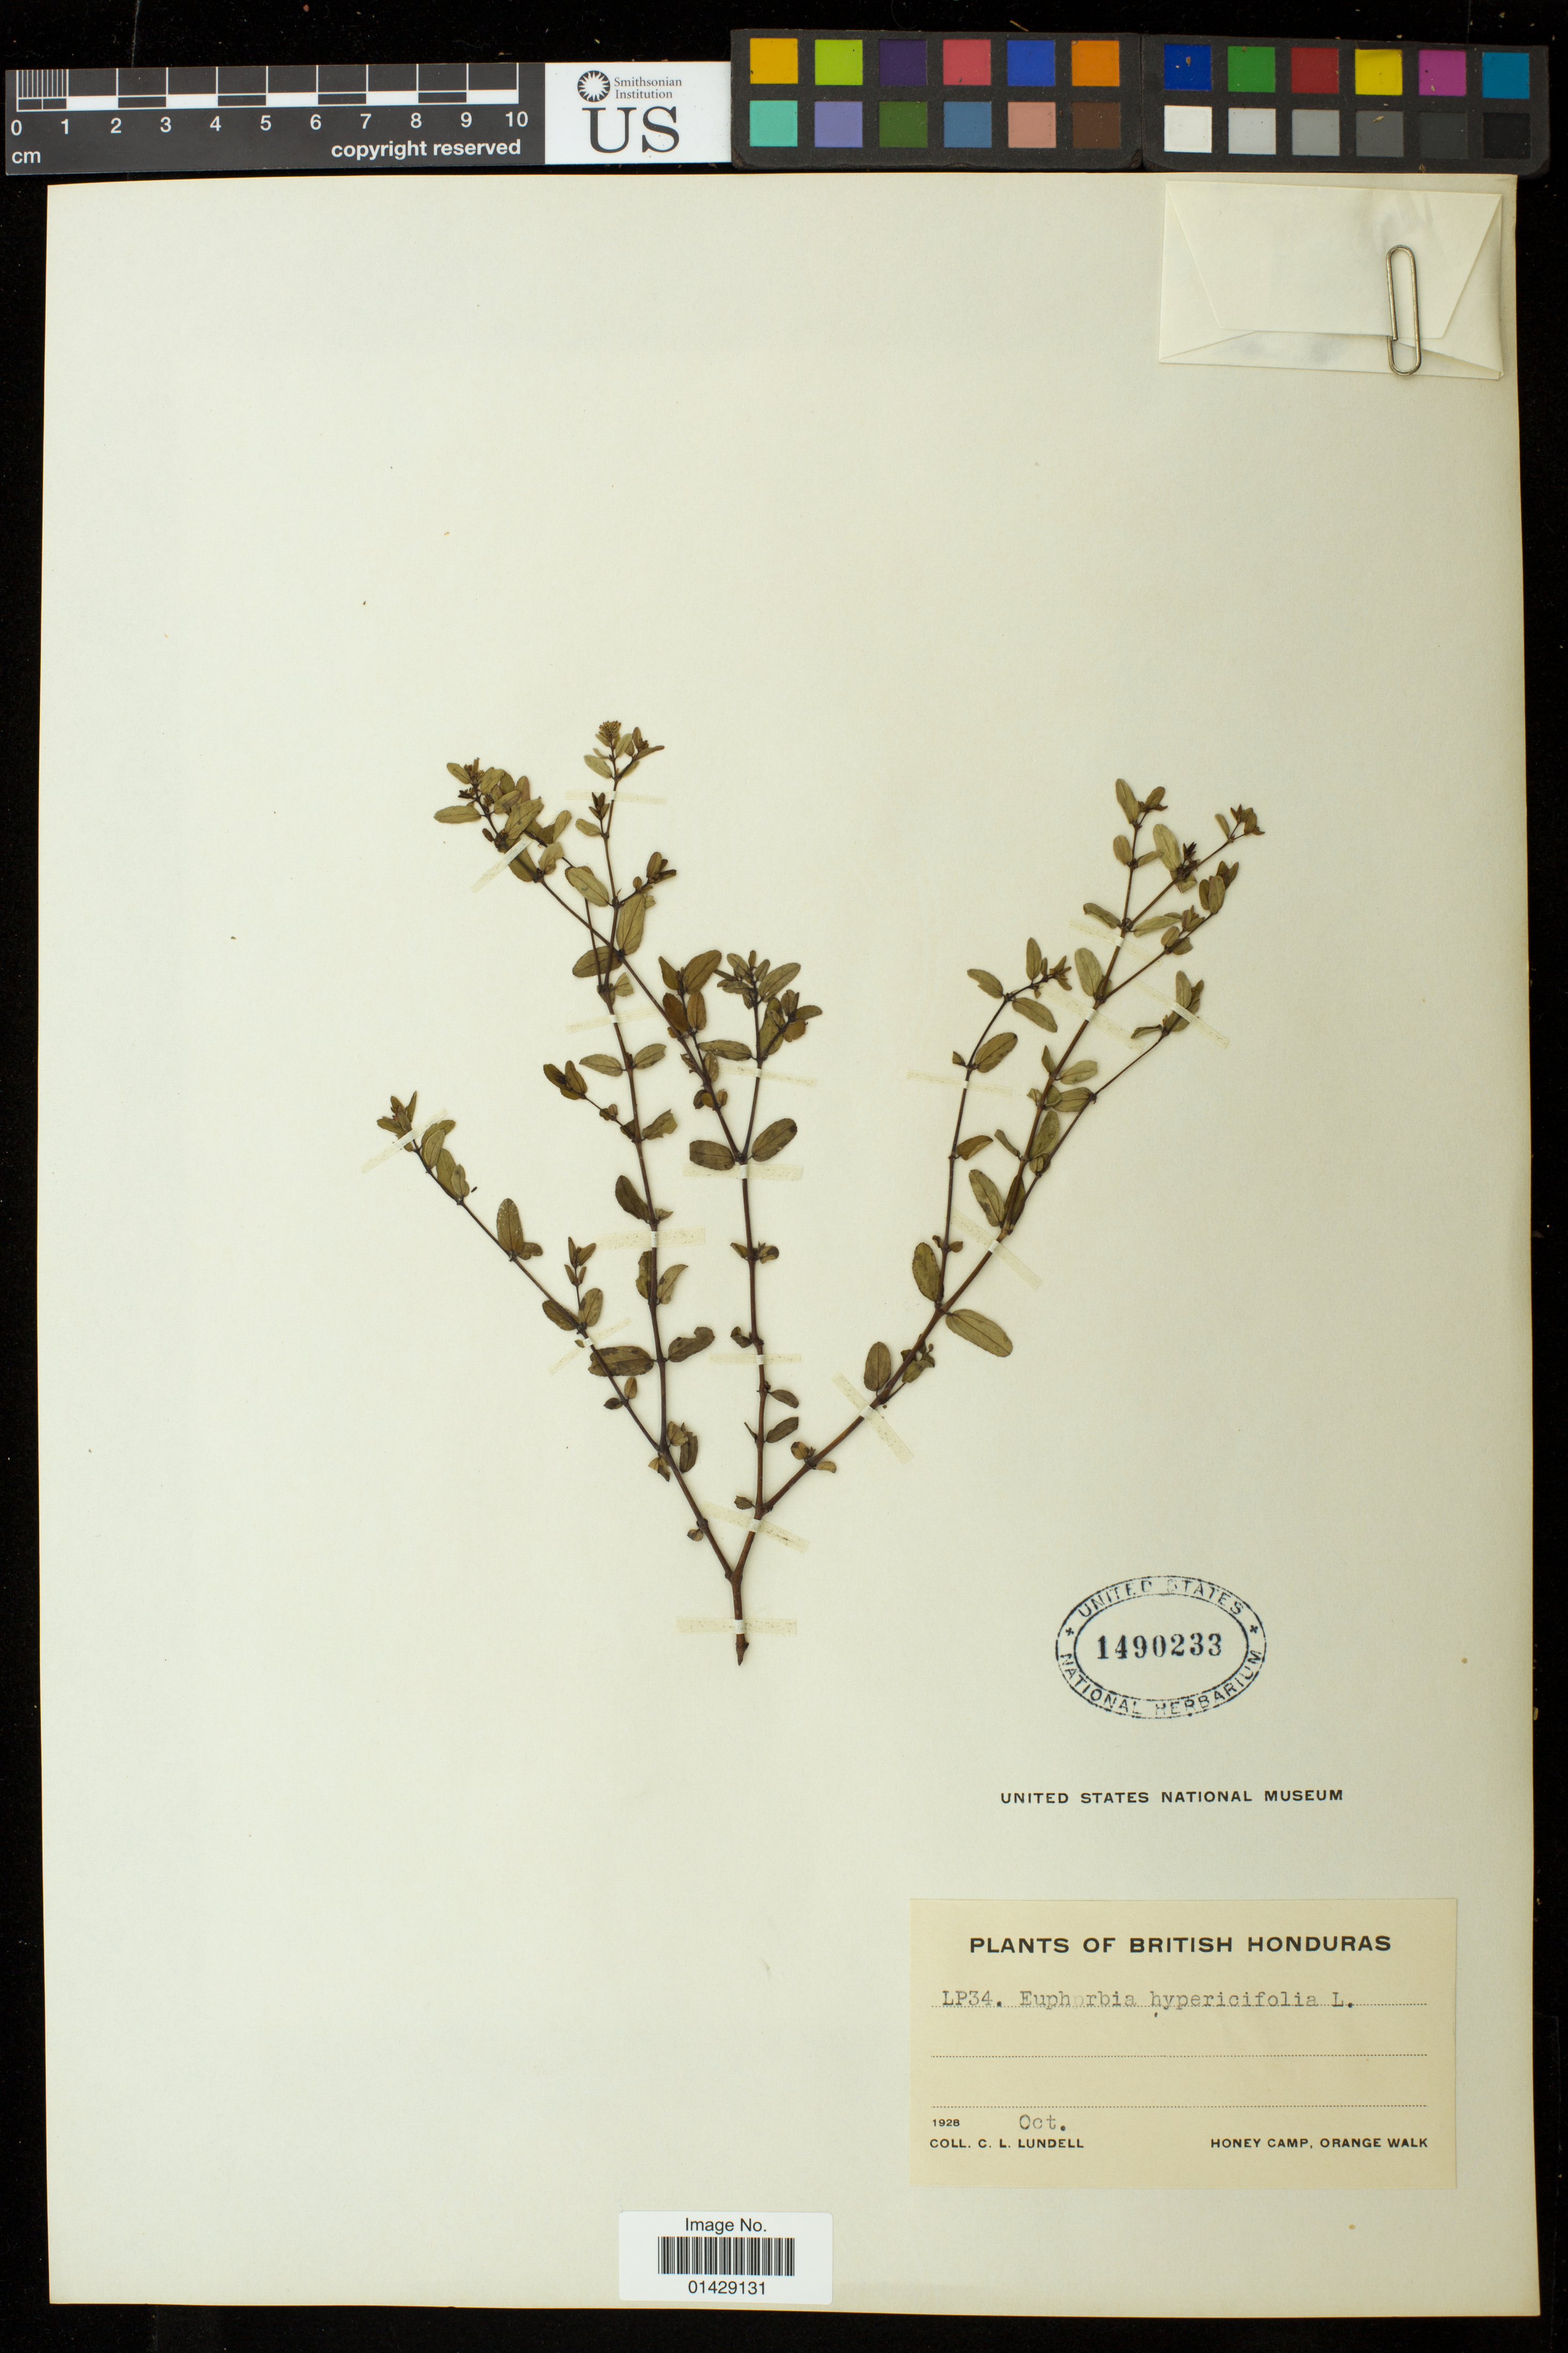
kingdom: Plantae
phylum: Tracheophyta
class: Magnoliopsida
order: Malpighiales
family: Euphorbiaceae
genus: Euphorbia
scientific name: Euphorbia hypericifolia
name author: L.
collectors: C. L. Lundell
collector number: LP34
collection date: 1928-10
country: Belize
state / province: Orange Walk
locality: Honey Camp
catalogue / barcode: US 1490233